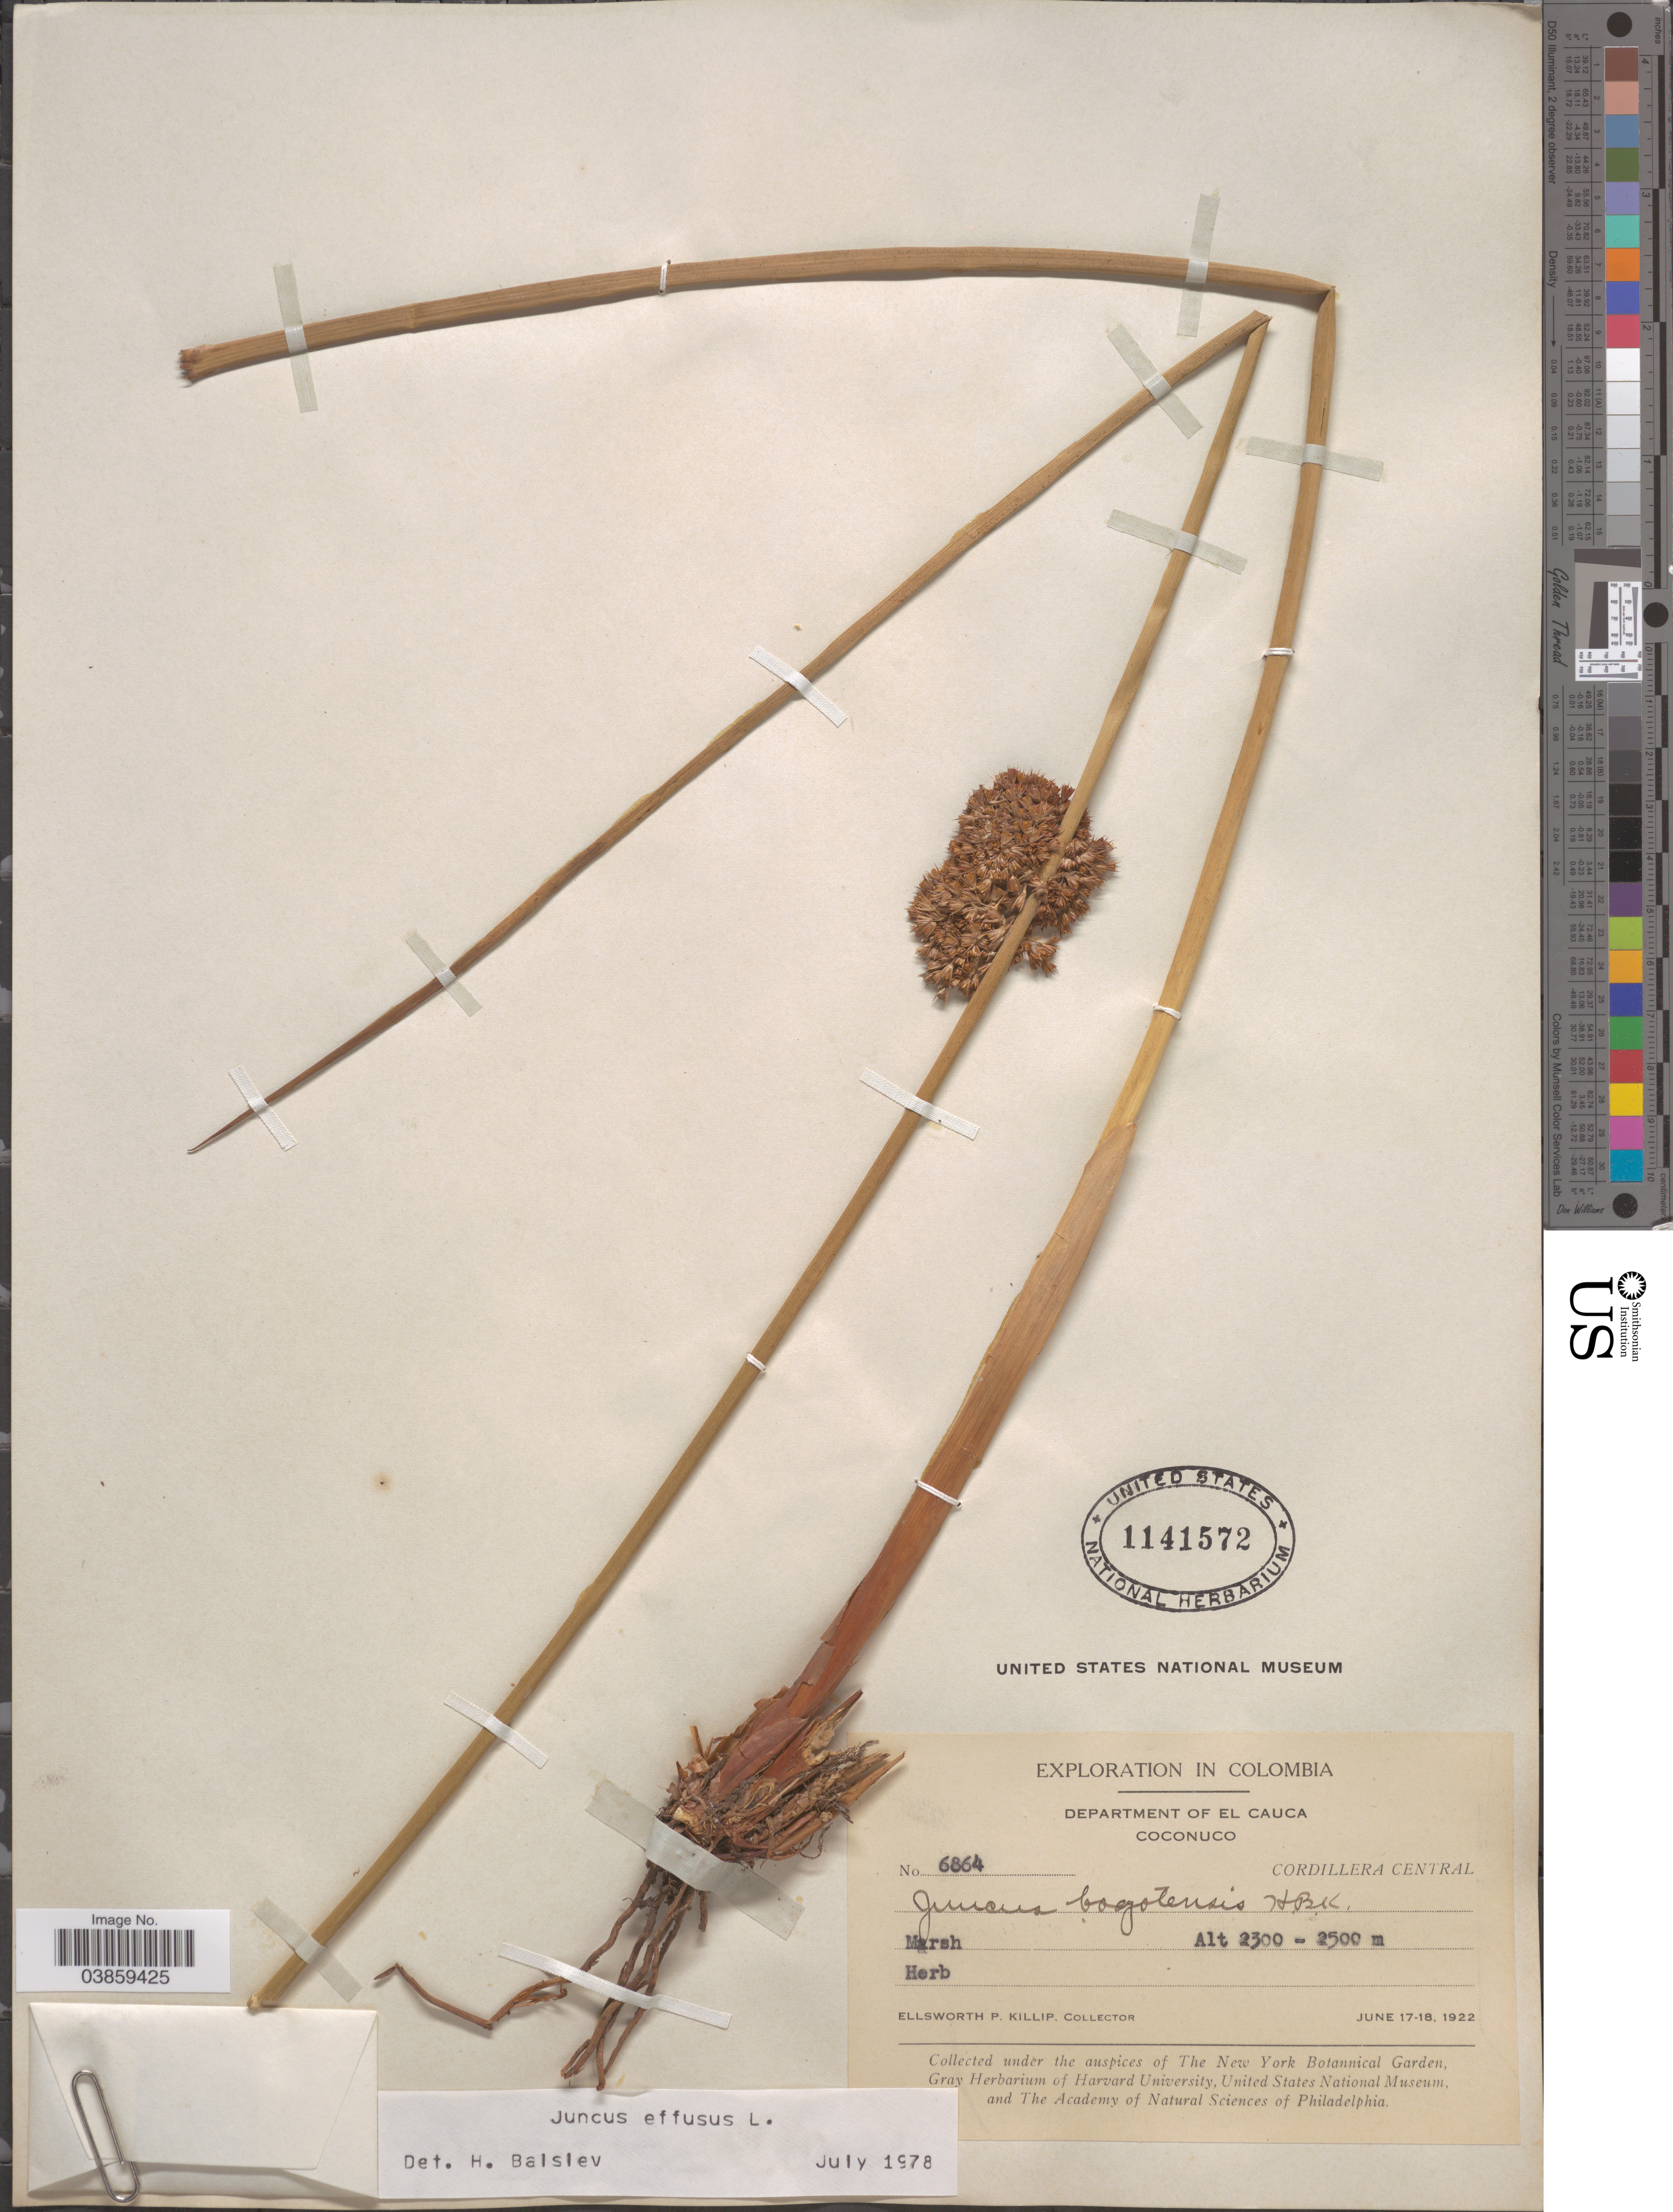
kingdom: Plantae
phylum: Tracheophyta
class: Liliopsida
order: Poales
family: Juncaceae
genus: Juncus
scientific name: Juncus effusus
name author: L.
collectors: E. P. Killip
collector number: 6864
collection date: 1922-06-17/1922-06-18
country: Colombia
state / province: Cauca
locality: Department of El Cauca. Coconuco. Cordillera Central.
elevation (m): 2300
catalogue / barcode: US 1141572